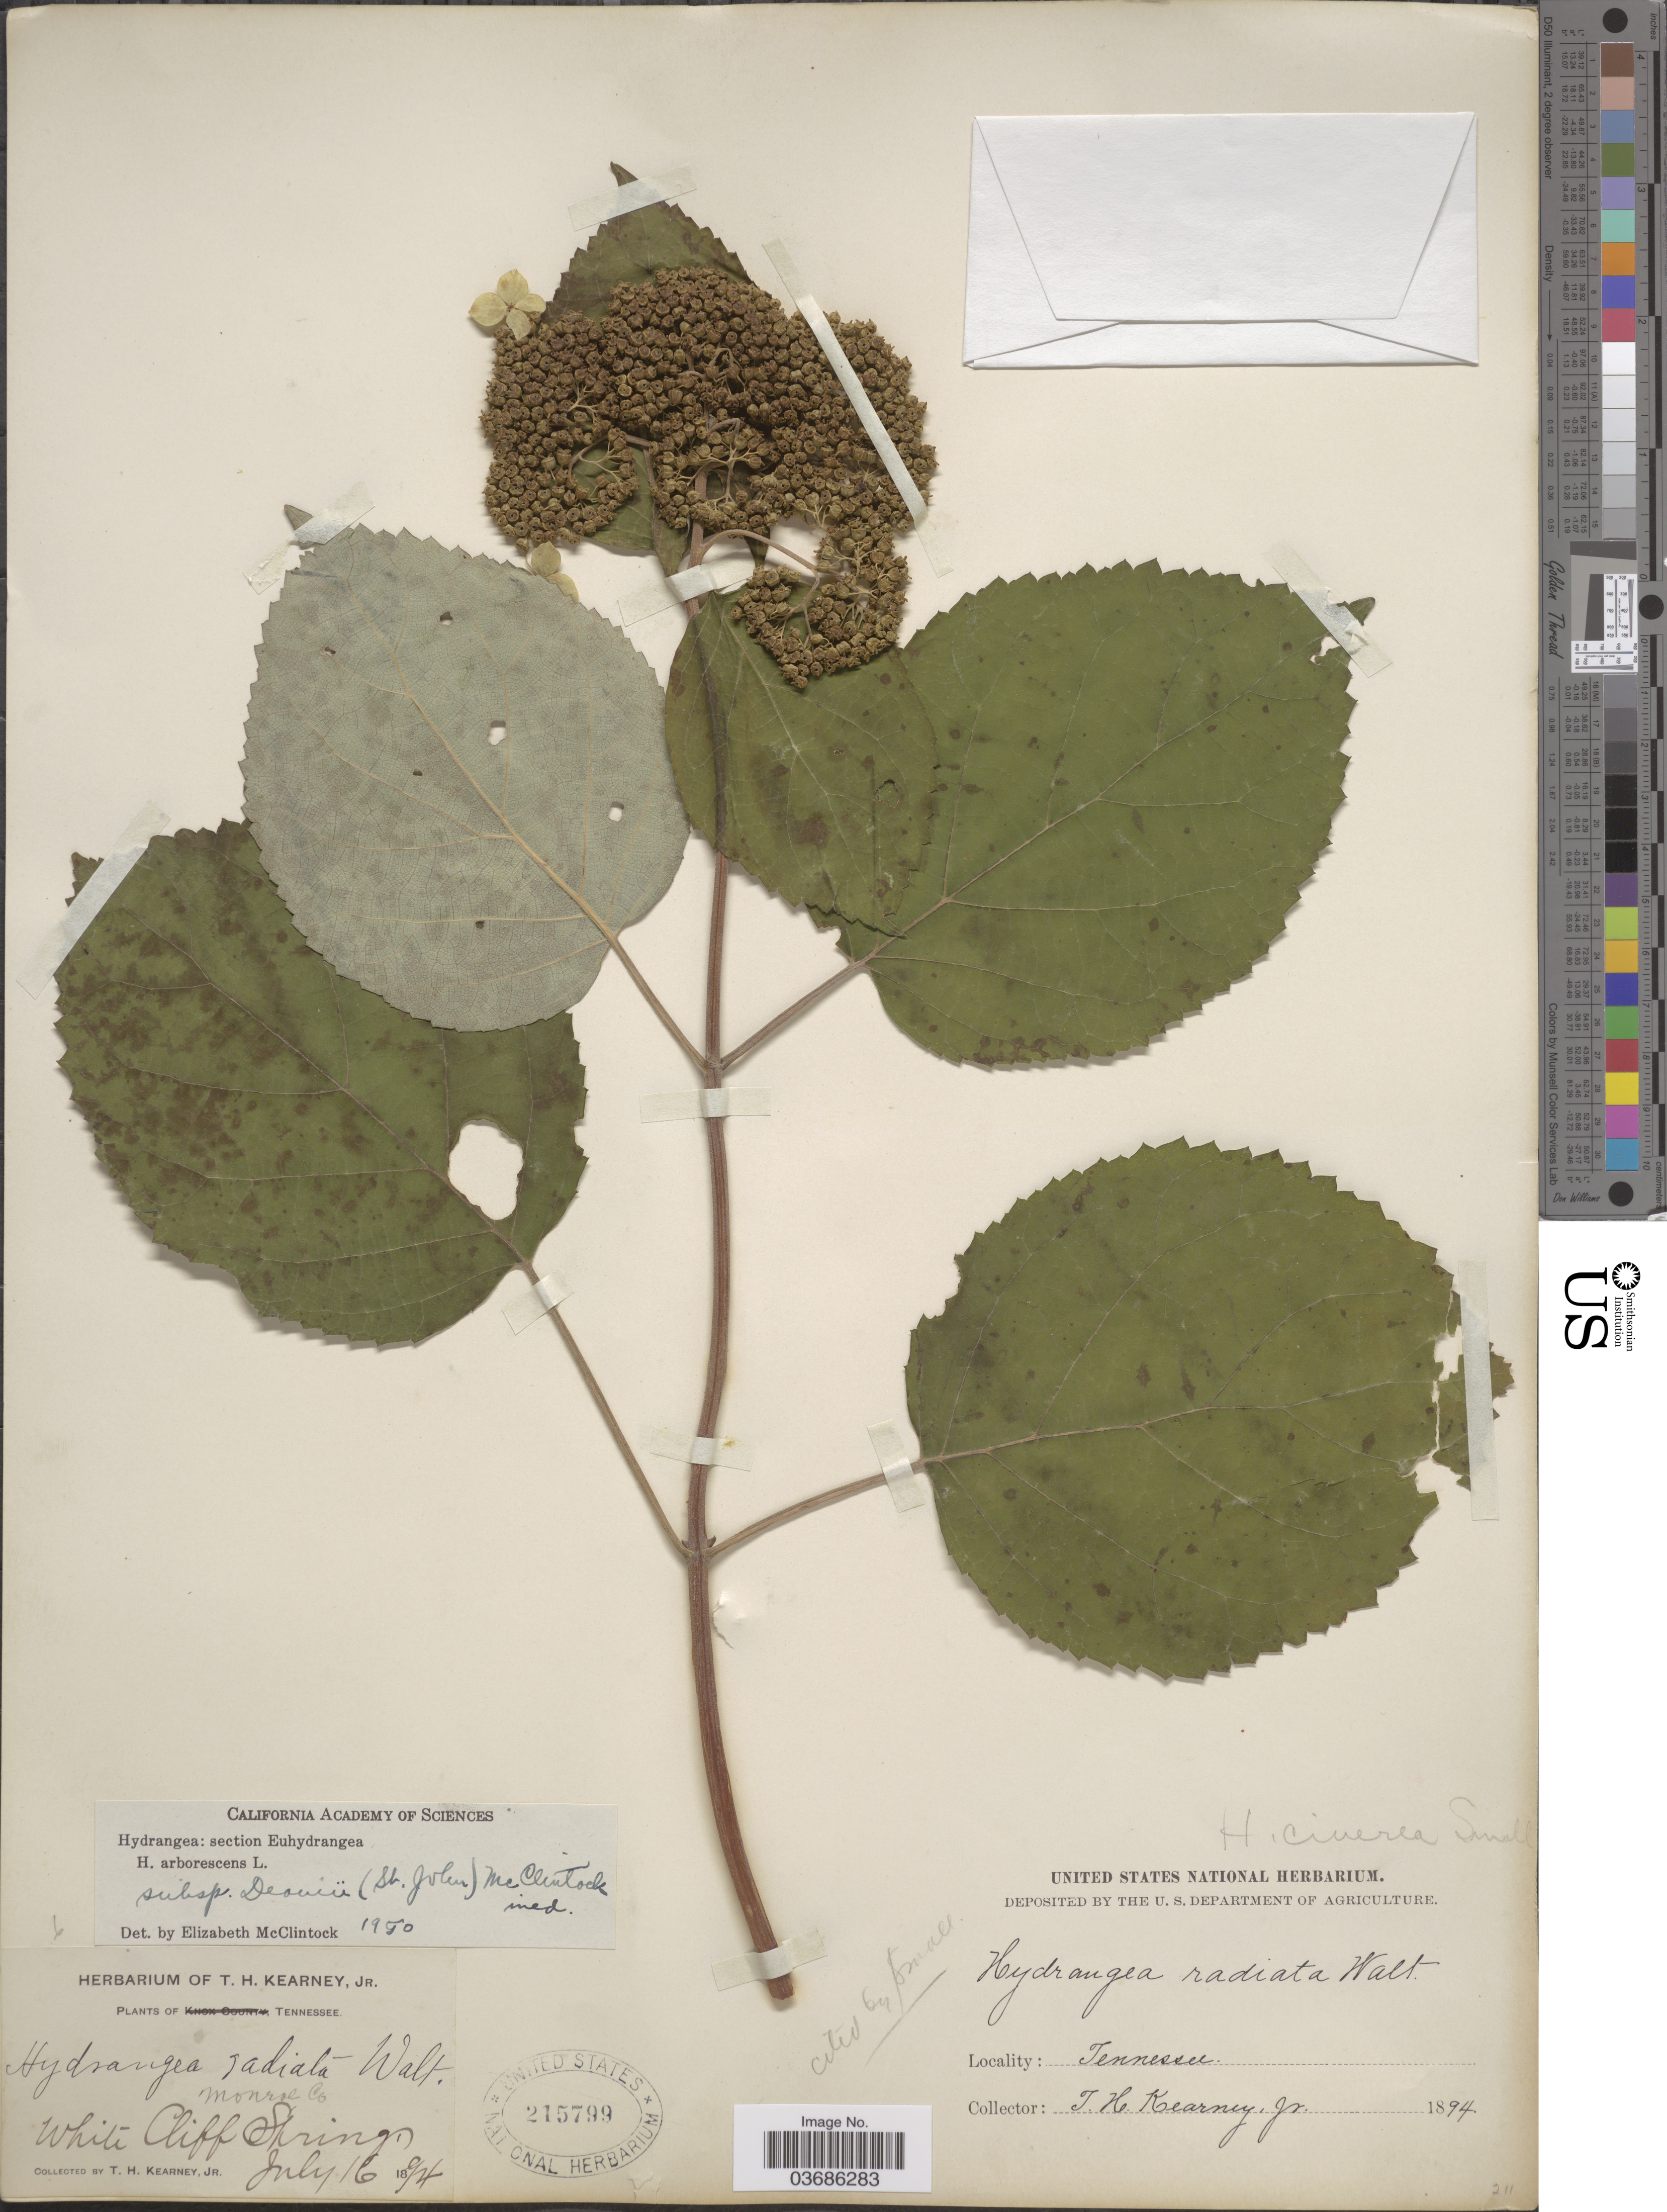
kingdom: Plantae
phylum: Tracheophyta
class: Magnoliopsida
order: Cornales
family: Hydrangeaceae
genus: Hydrangea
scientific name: Hydrangea arborescens var. deamii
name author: H. St. John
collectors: T. H. Kearney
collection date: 1894-07-16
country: United States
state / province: Tennessee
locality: Monroe Co. White Cliff Springs.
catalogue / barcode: US 215799